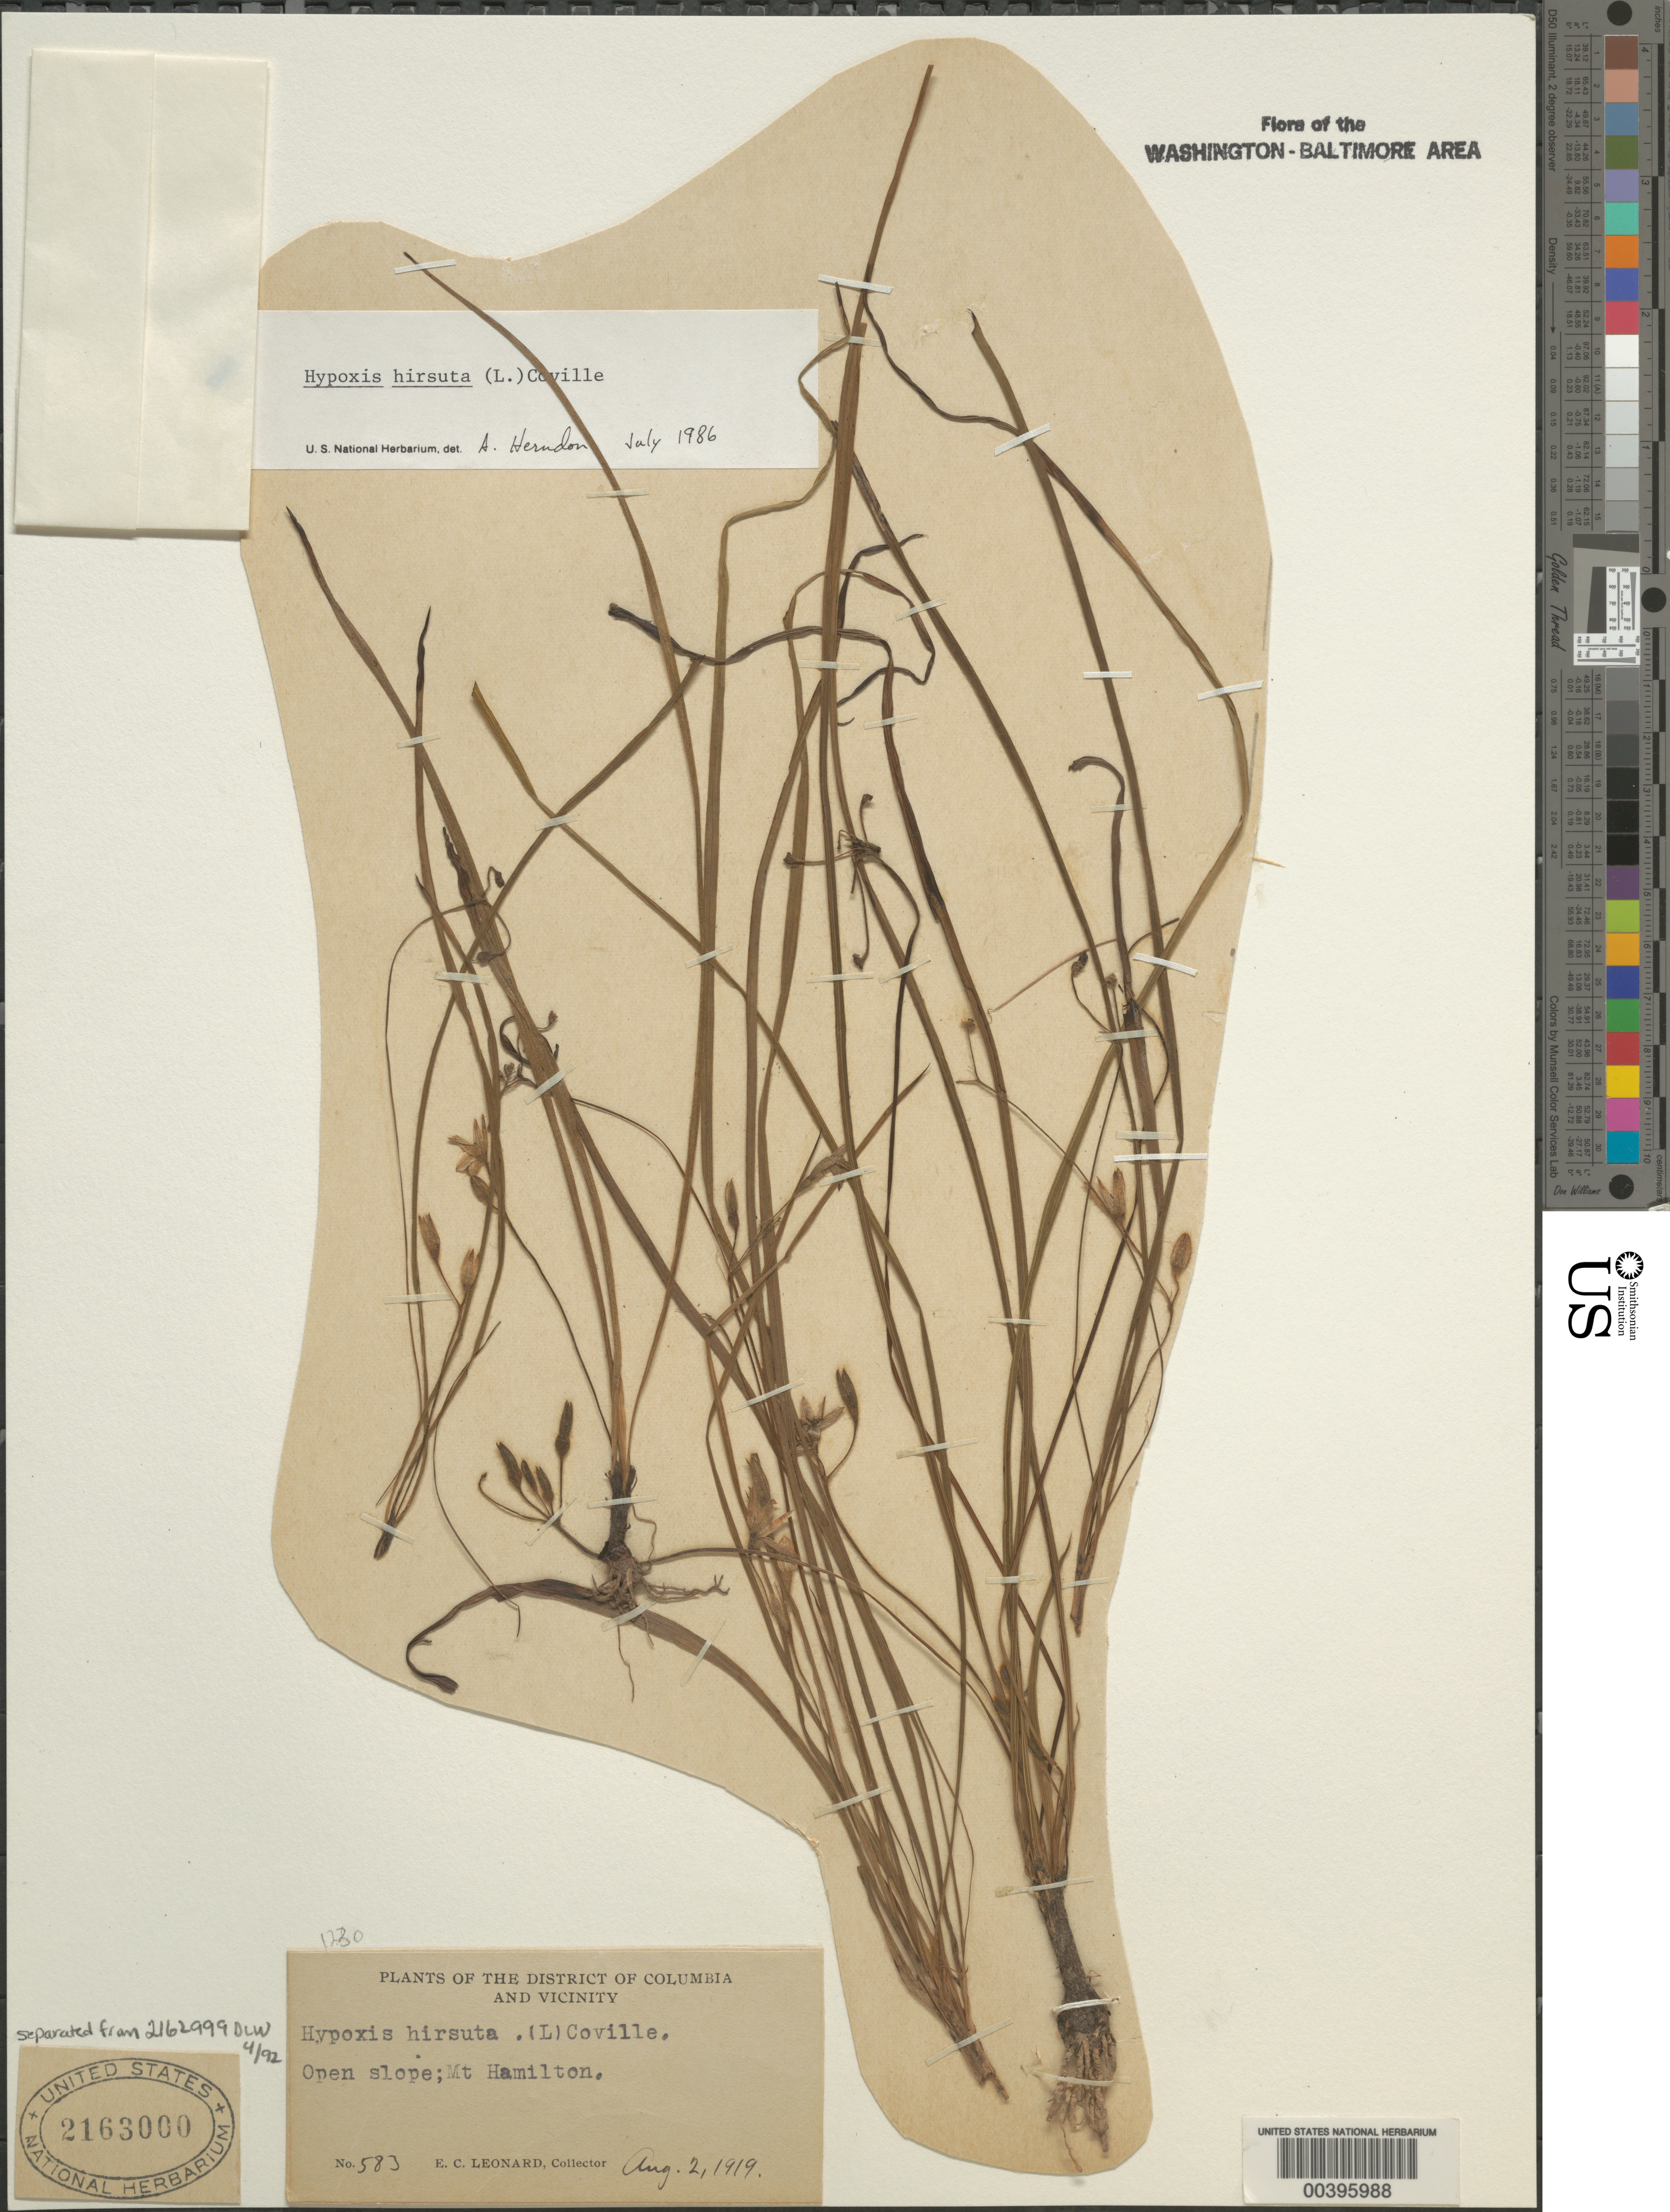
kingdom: Plantae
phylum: Tracheophyta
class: Liliopsida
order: Asparagales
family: Hypoxidaceae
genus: Hypoxis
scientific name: Hypoxis hirsuta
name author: (L.) Coville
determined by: Britt, R. F.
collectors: E. C. Leonard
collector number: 583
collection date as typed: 02 Aug 1919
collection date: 1919-08-02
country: United States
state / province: District of Columbia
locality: Mount Hamilton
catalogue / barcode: US 2163000